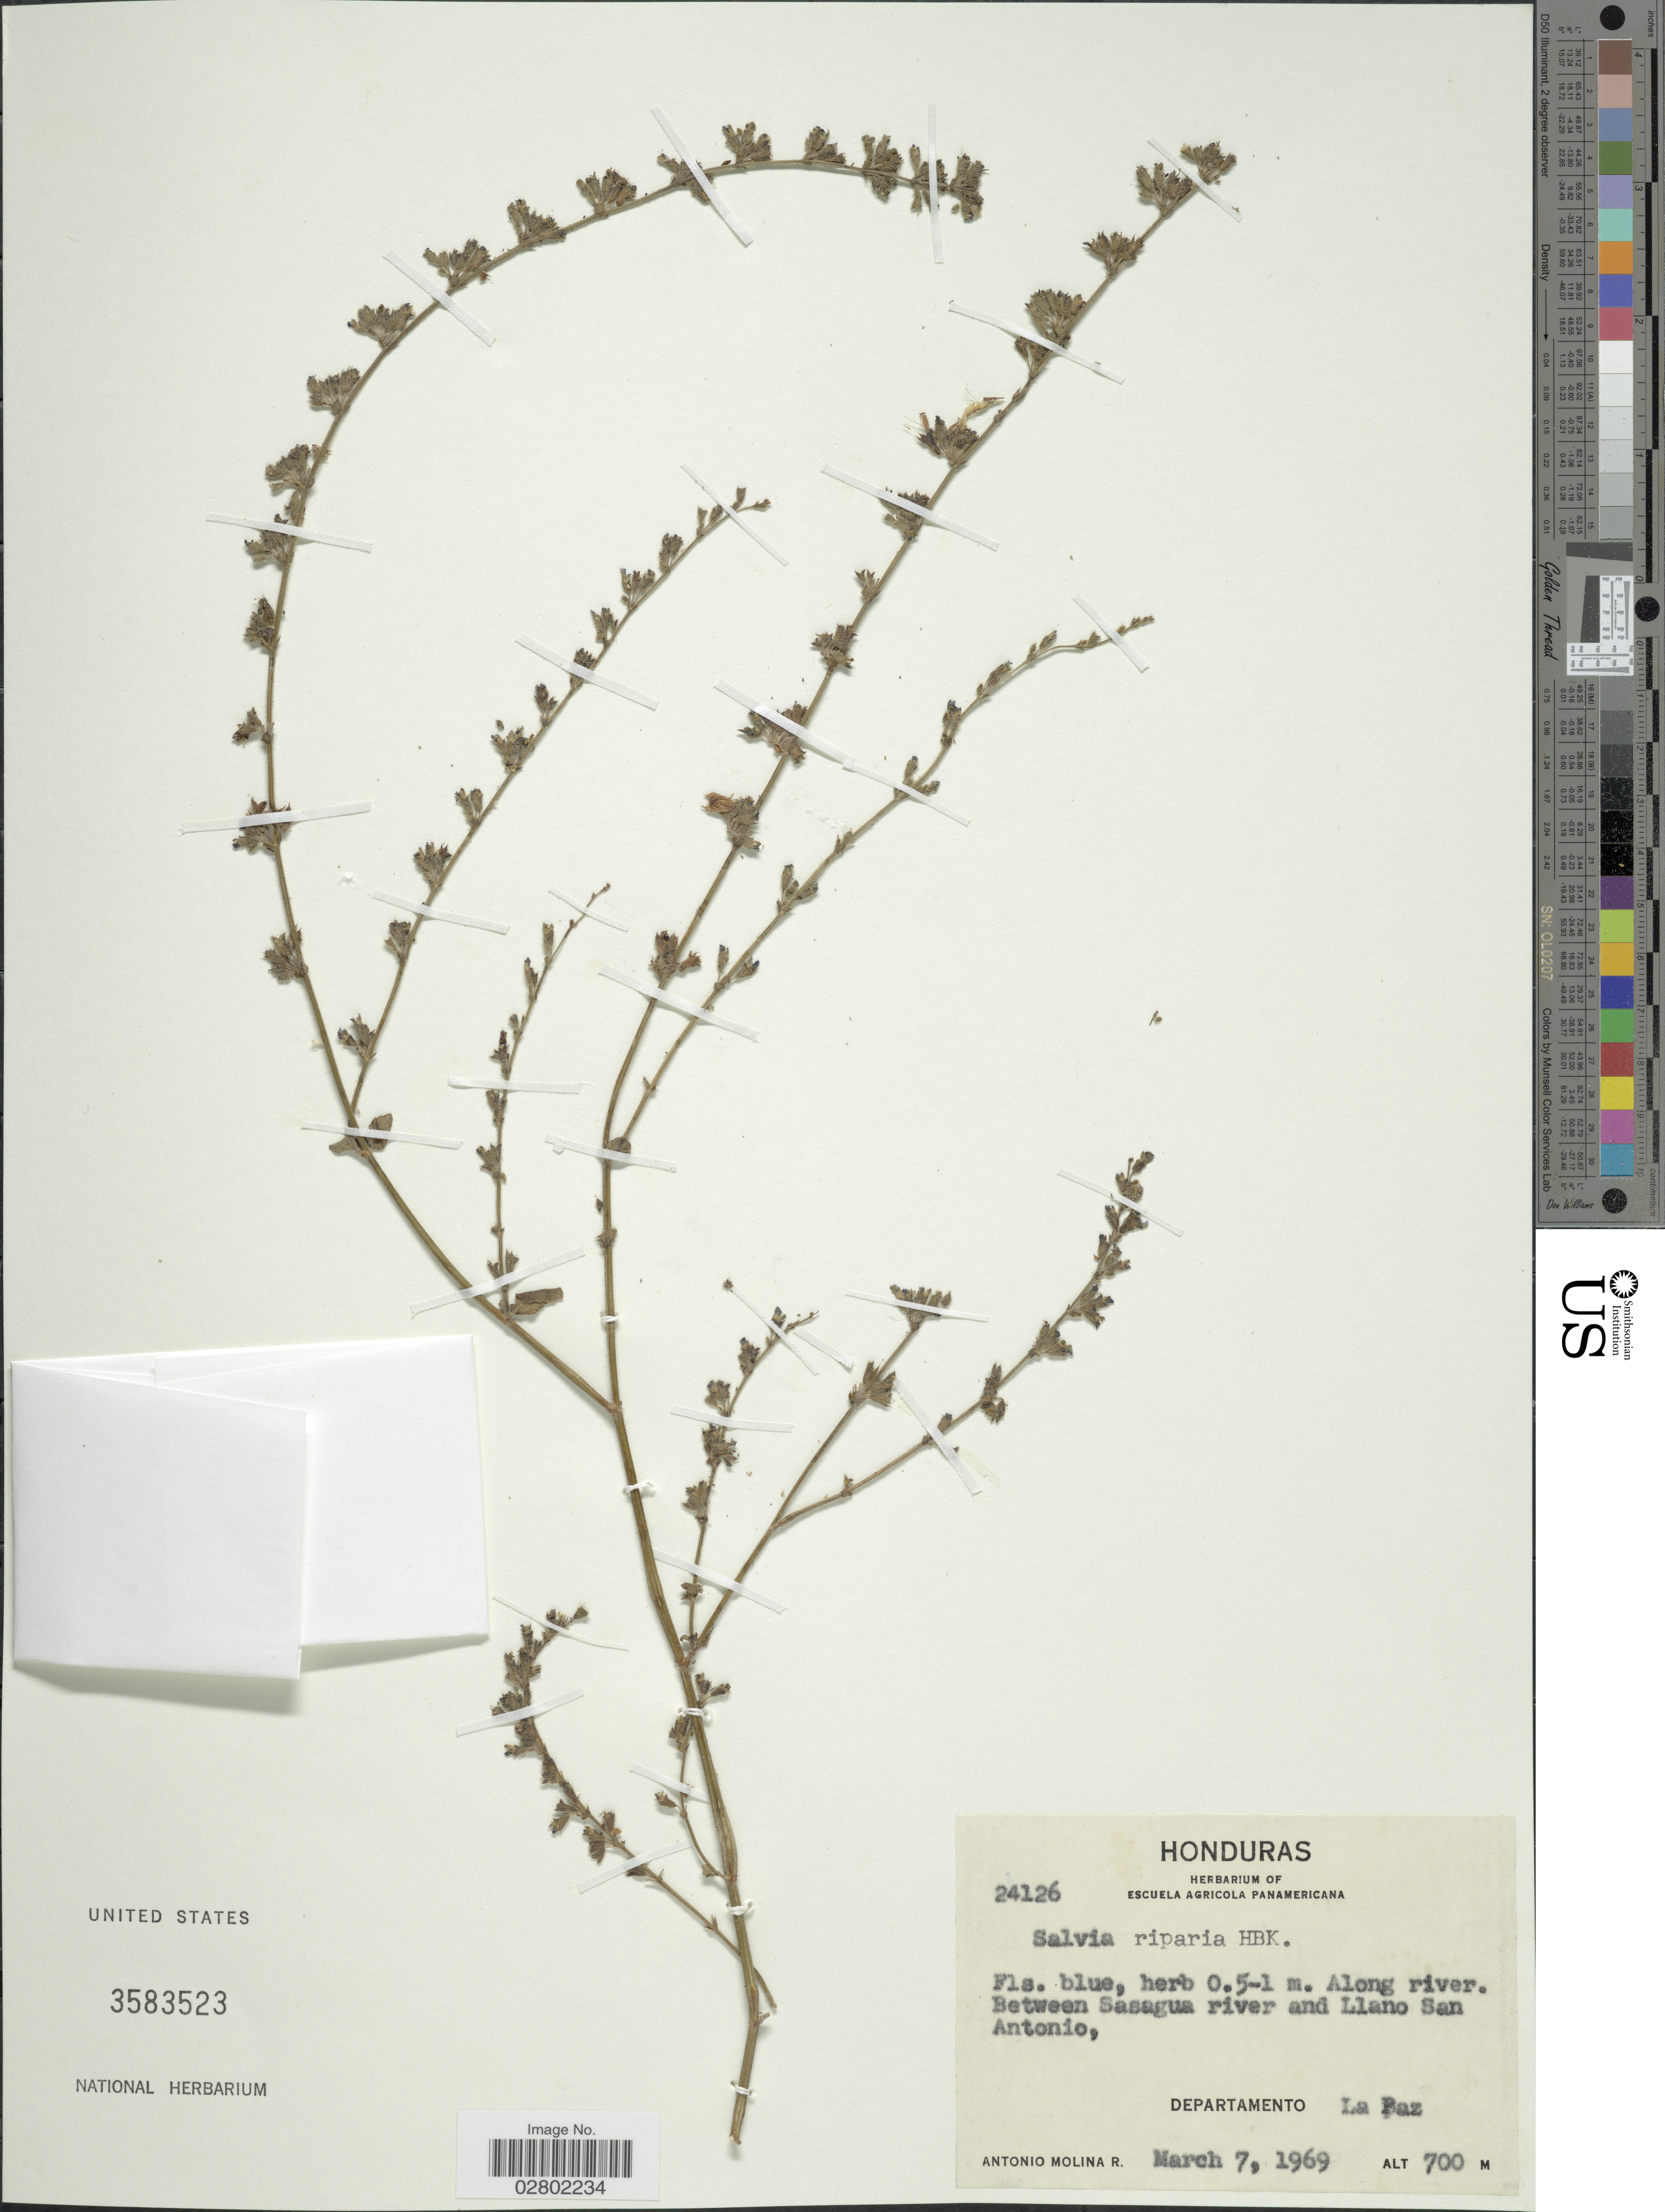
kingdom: Plantae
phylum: Tracheophyta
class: Magnoliopsida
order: Lamiales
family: Lamiaceae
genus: Salvia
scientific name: Salvia misella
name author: Kunth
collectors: A. Molina R.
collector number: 24126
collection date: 1969-03-07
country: Honduras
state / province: La Paz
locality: Between Sasagua river and Llano San Antonio, Departamento La Paz.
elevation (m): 700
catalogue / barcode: US 3583523